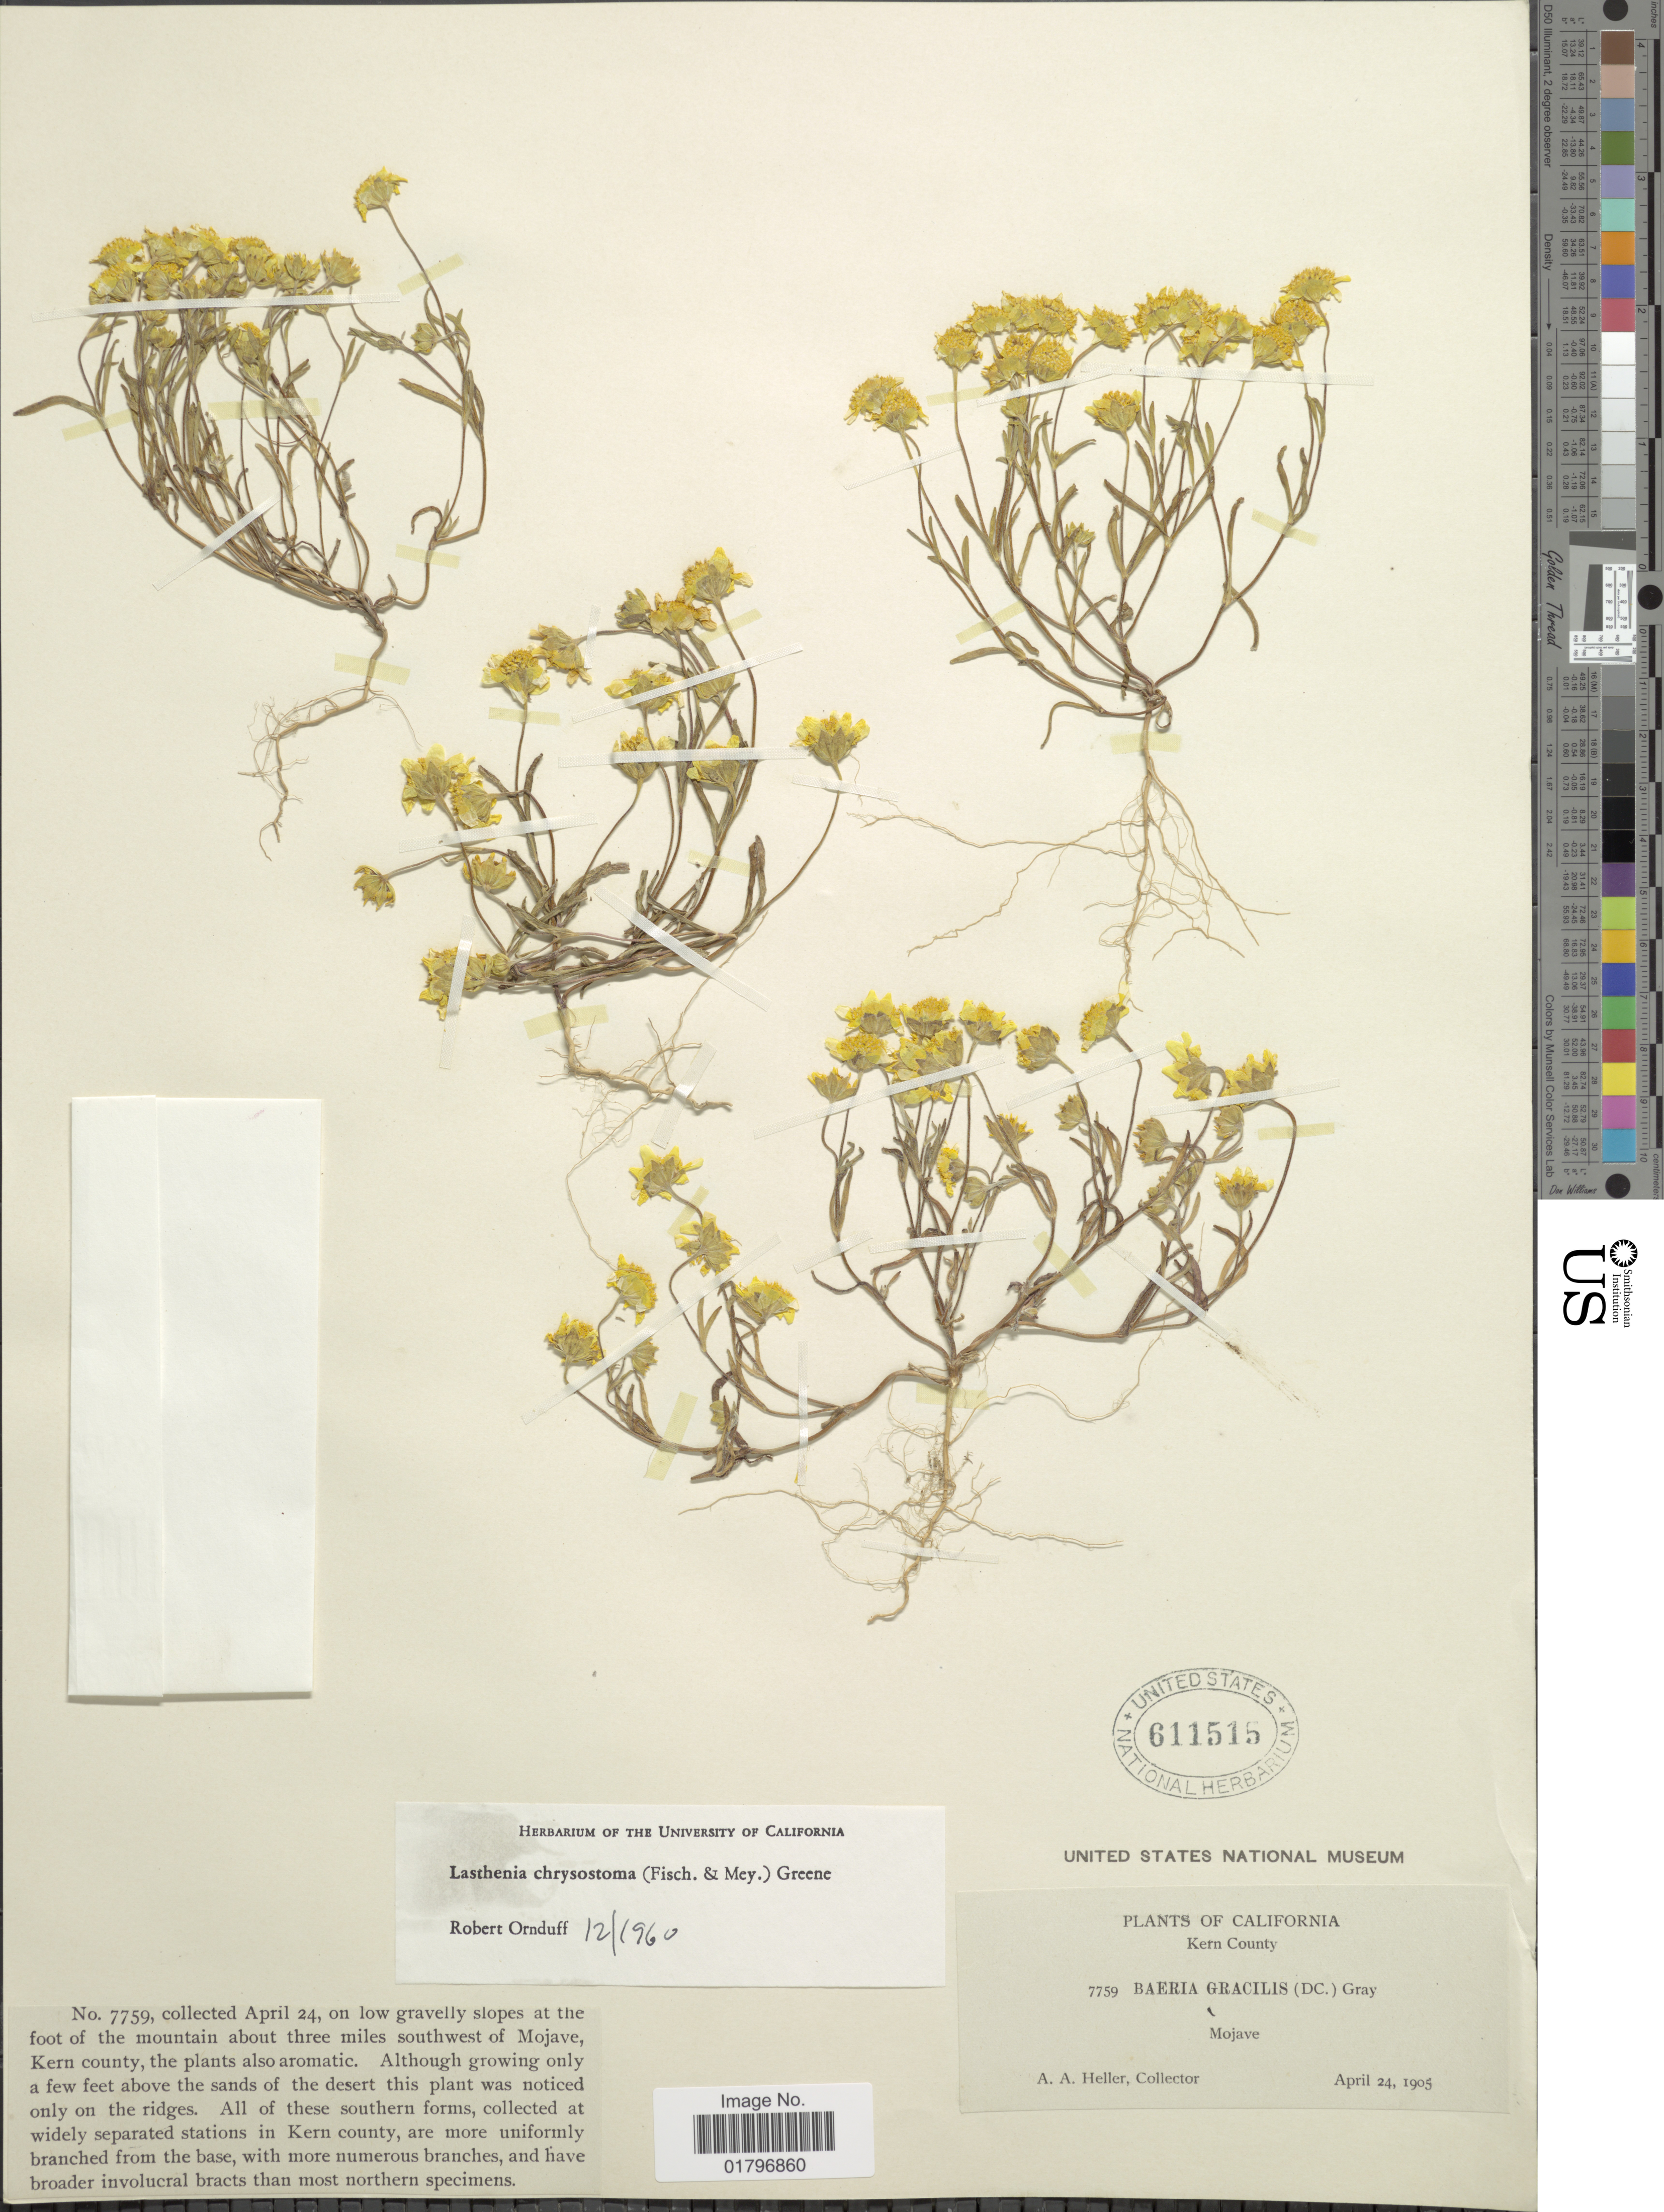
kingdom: Plantae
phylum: Tracheophyta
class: Magnoliopsida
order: Asterales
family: Asteraceae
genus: Lasthenia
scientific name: Lasthenia chrysostoma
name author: (Fisch. & C.A. Mey.) Greene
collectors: A. A. Heller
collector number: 7759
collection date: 1905-04-24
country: United States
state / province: California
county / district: Kern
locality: Kern County. Mojave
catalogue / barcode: US 611515